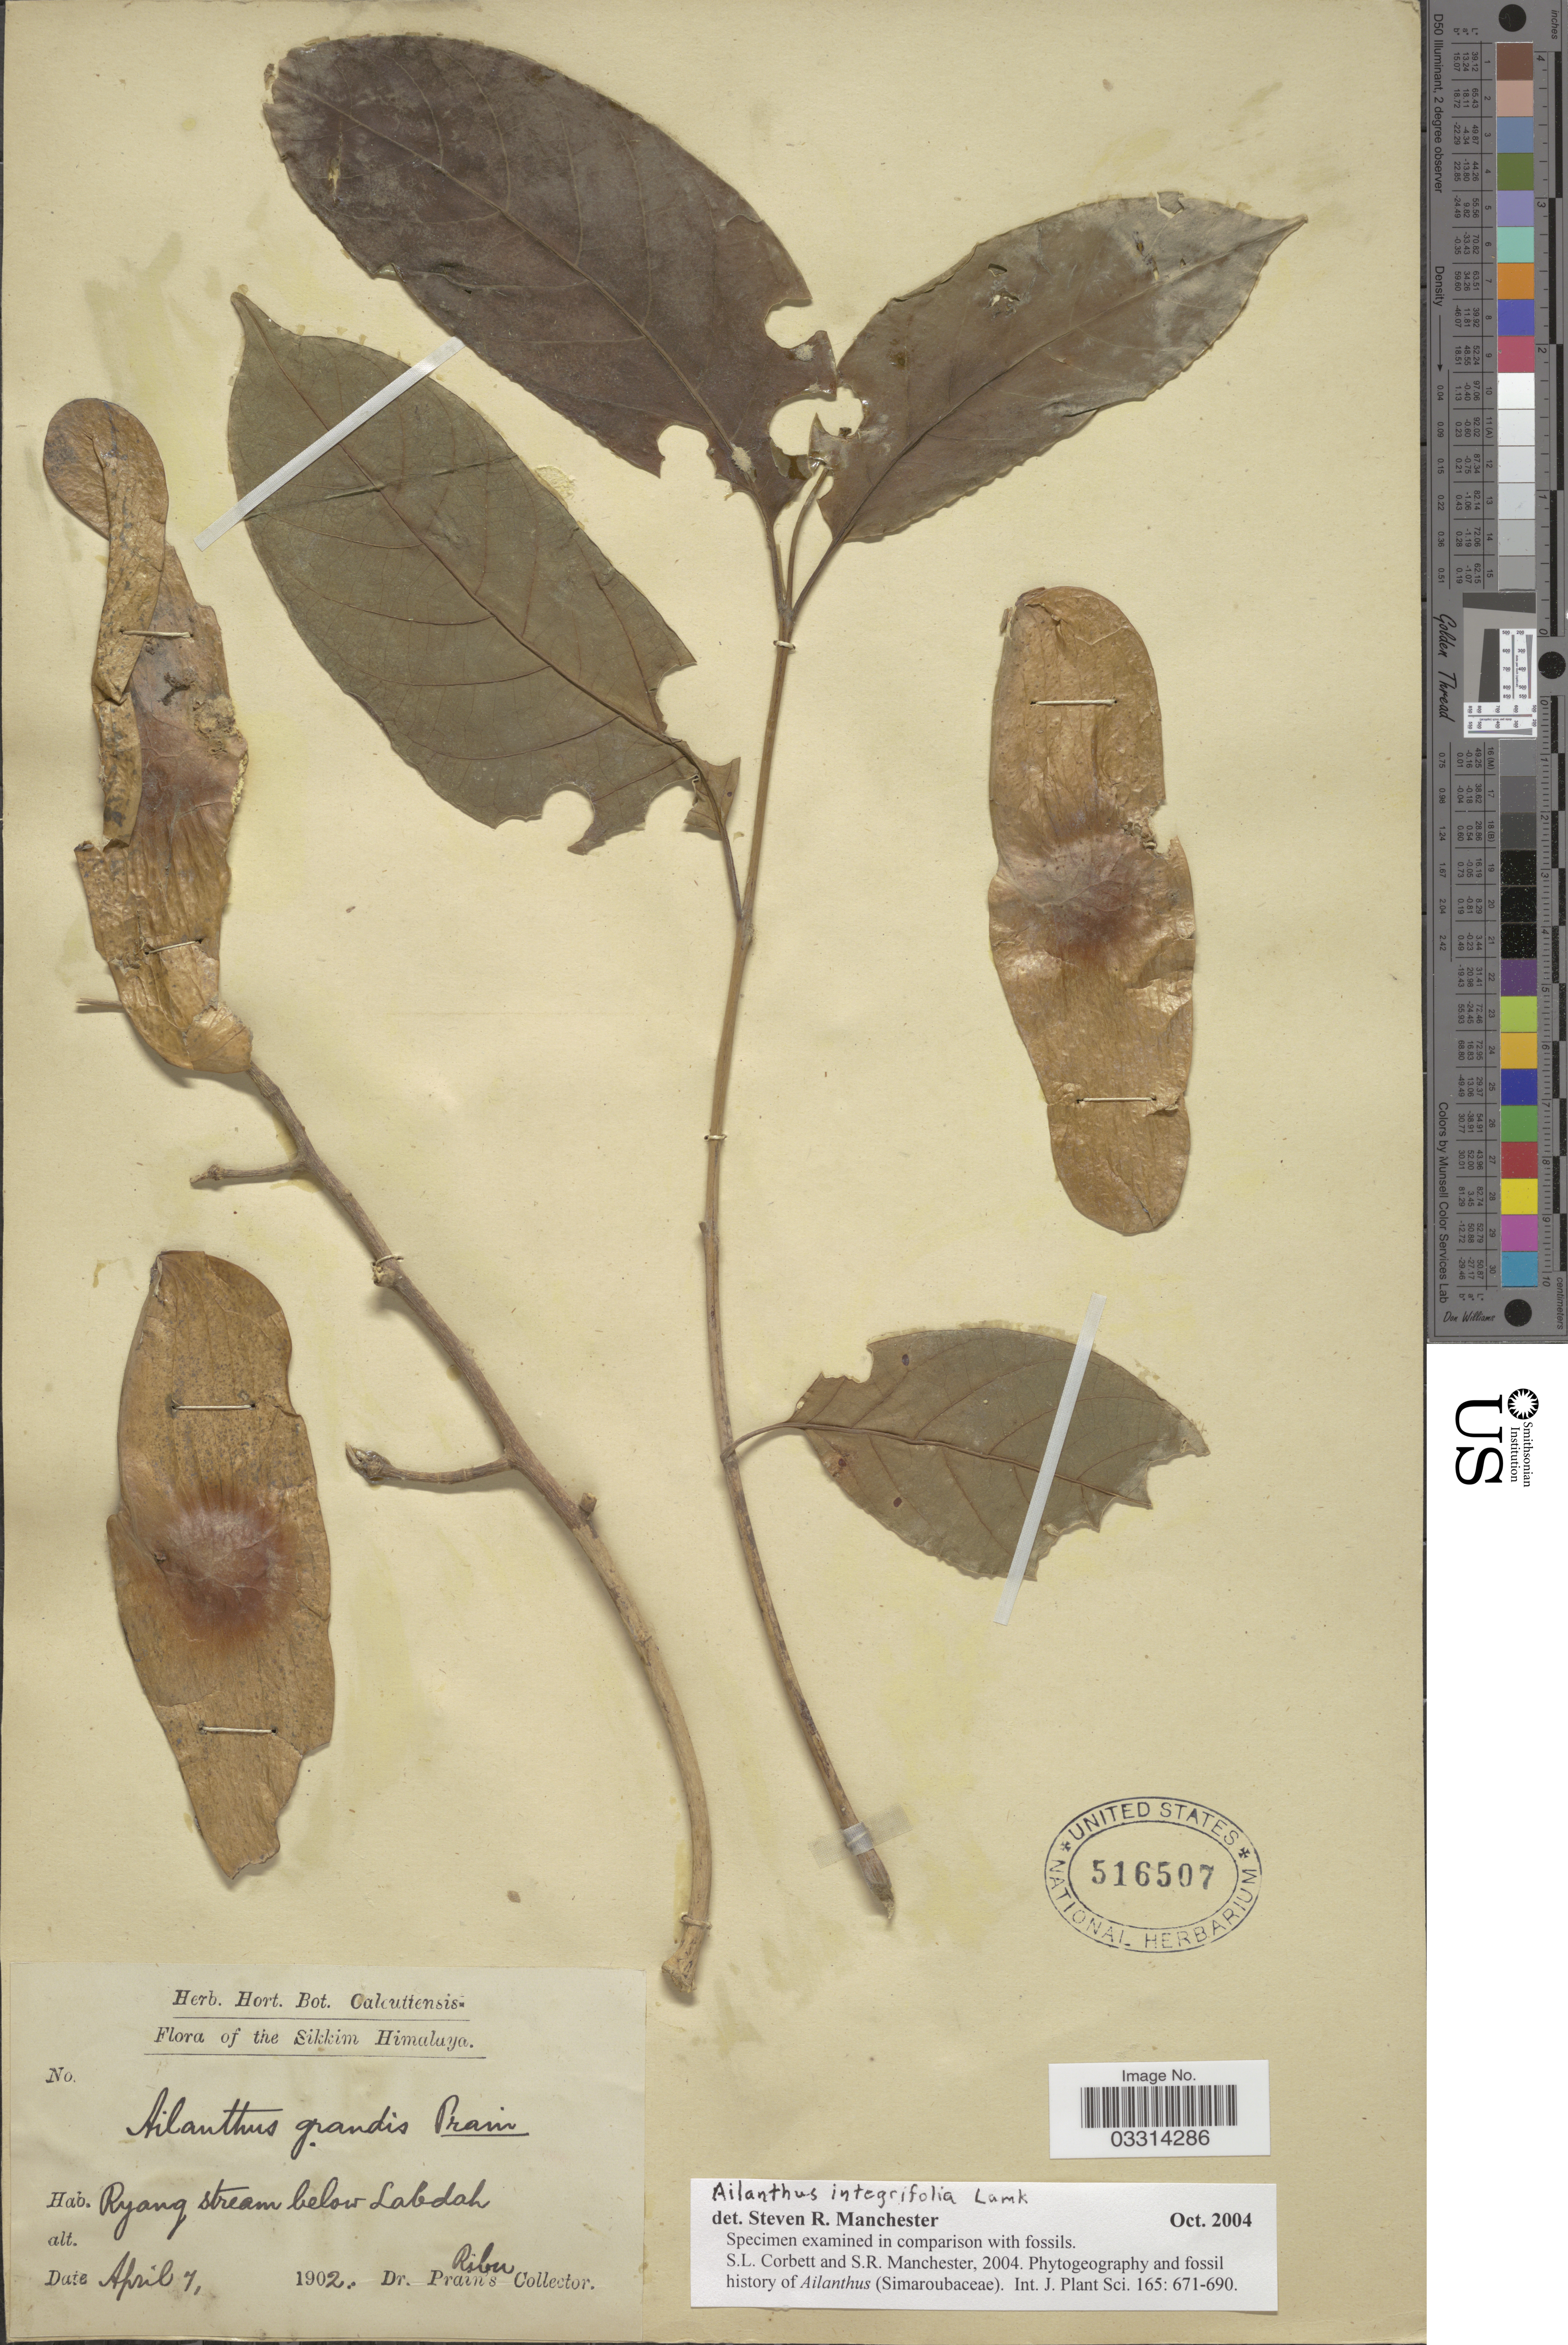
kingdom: Plantae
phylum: Tracheophyta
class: Magnoliopsida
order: Sapindales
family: Simaroubaceae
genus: Ailanthus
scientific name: Ailanthus integrifolia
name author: Lam.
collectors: Dr. Prain's collector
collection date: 1902-04-07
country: India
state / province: Sikkim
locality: Himalaya. Ryang stream below Labdah.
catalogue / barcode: US 516507